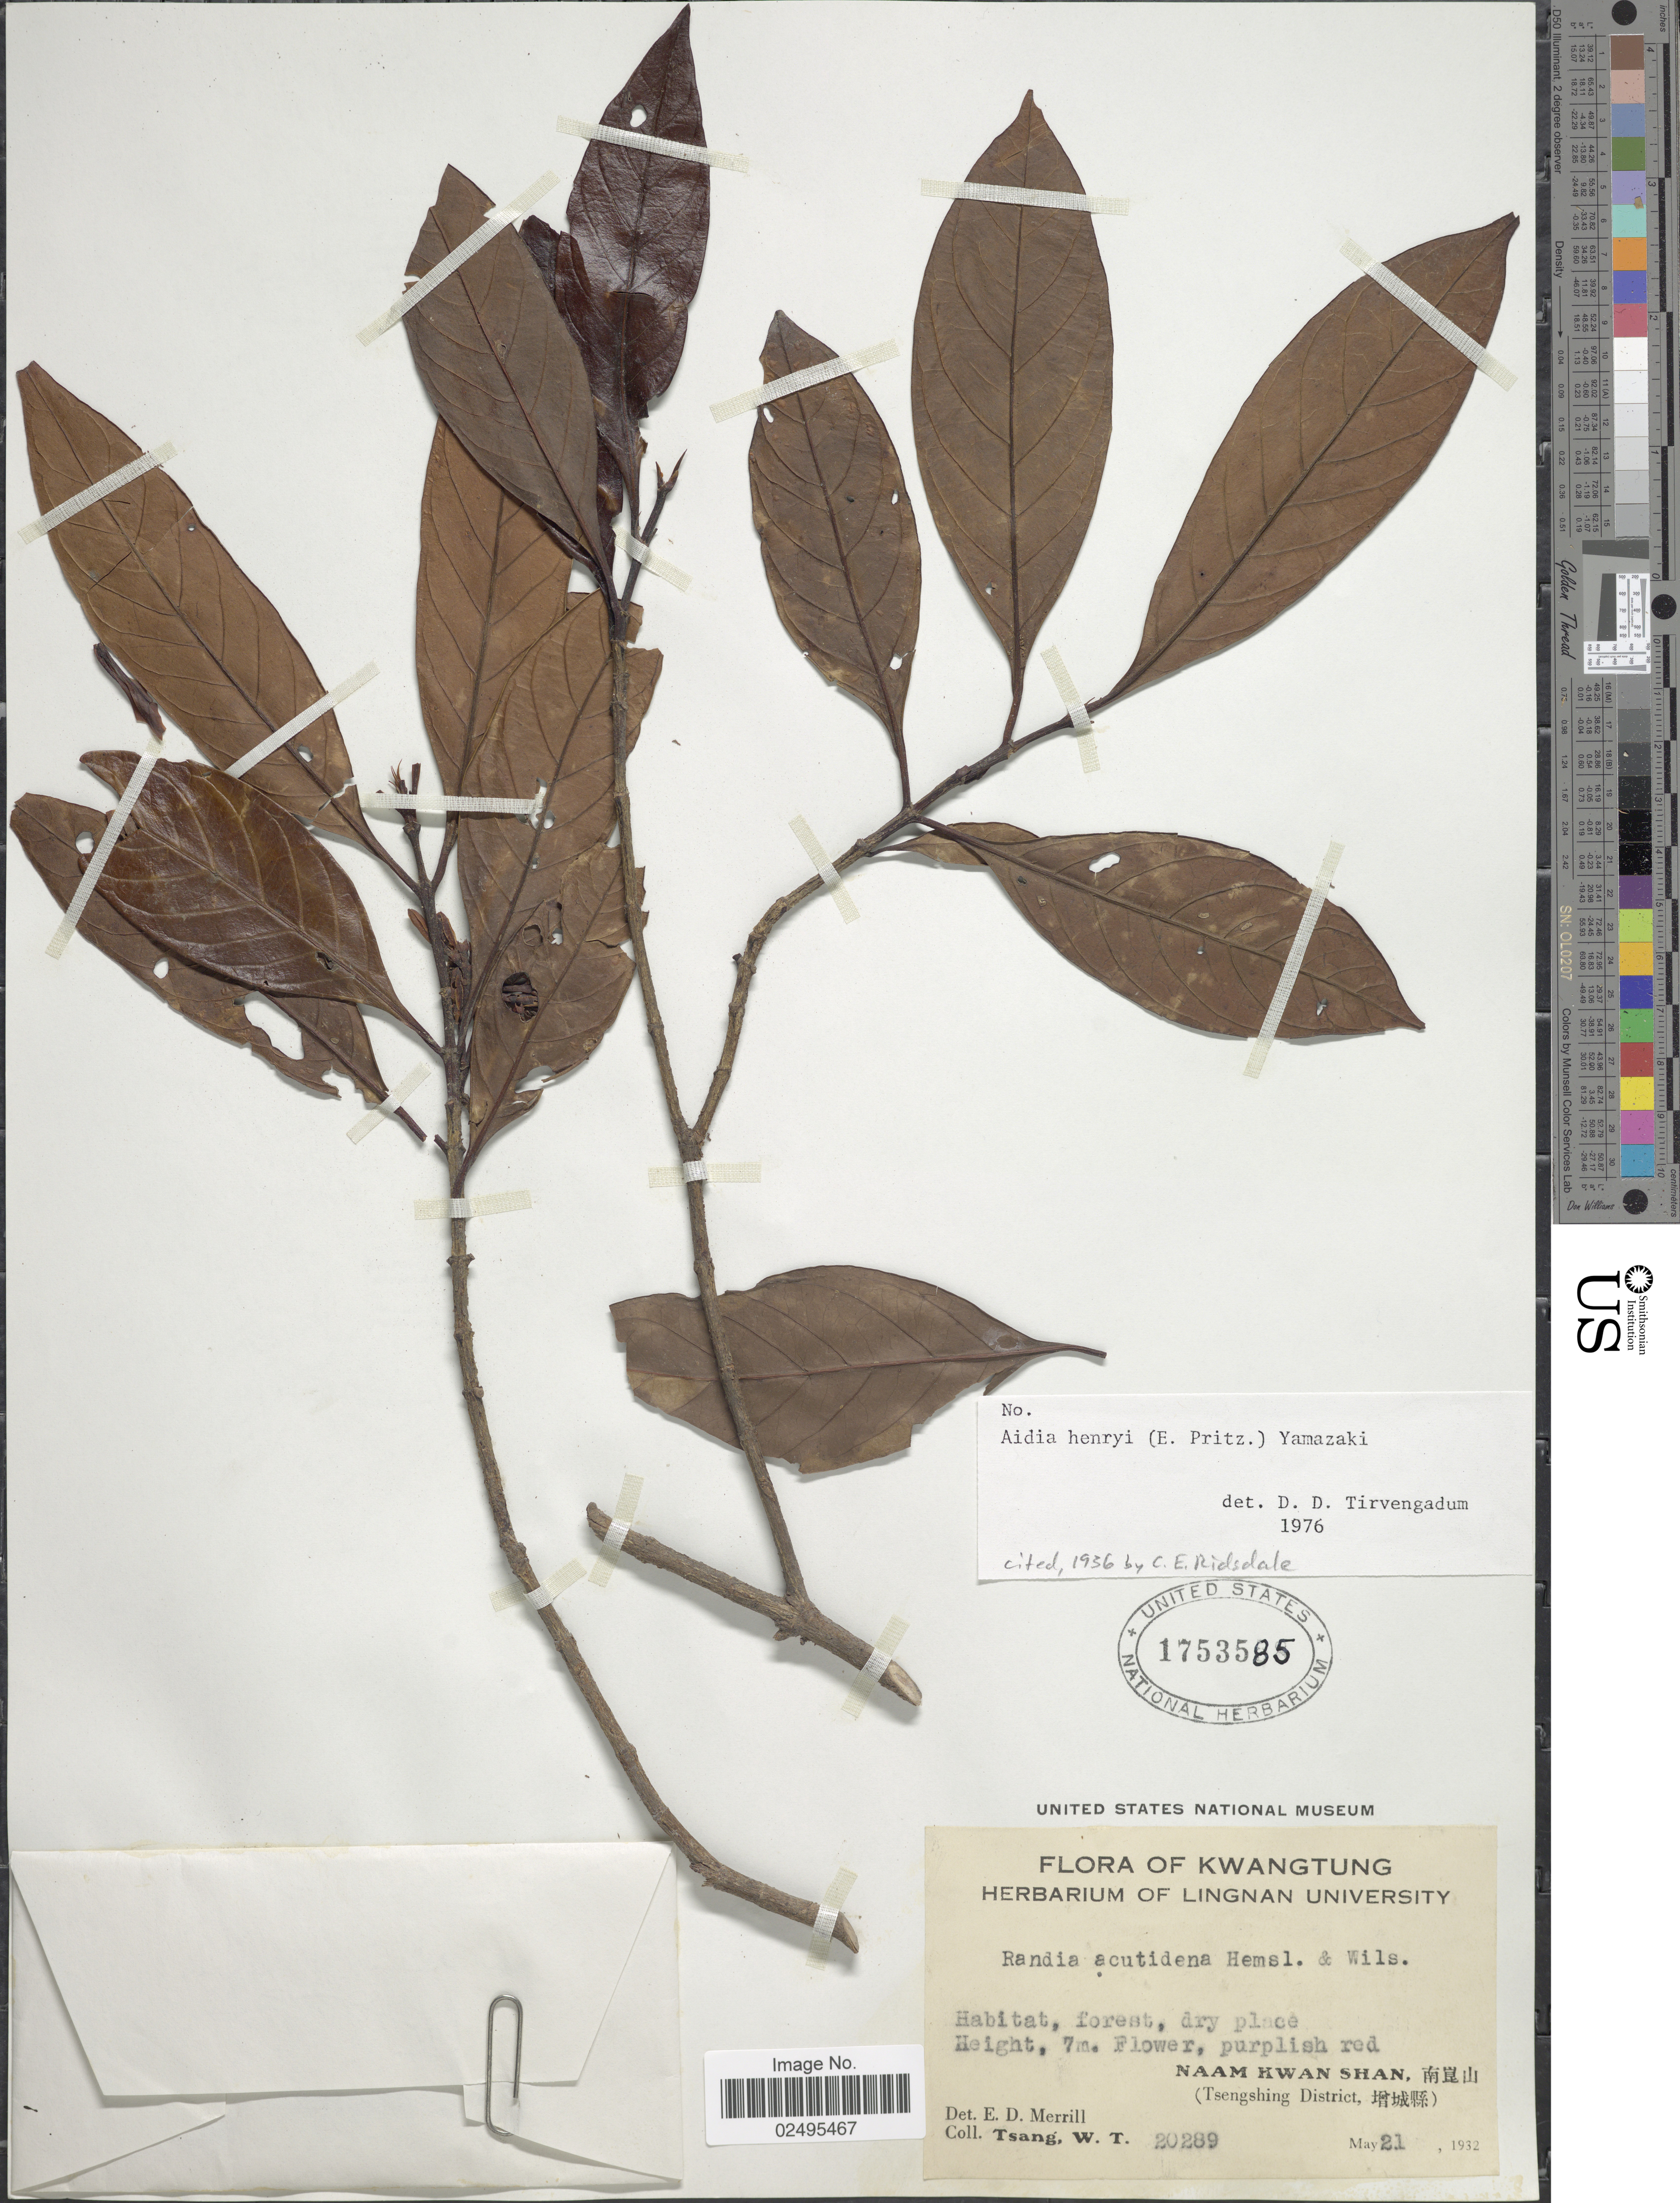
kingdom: Plantae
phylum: Tracheophyta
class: Magnoliopsida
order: Gentianales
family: Rubiaceae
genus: Aidia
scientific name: Aidia henryi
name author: (E. Pritz.) T. Yamaz.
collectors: W. T. Tsang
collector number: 20289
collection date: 1932-05-21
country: China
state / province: Guangdong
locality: Kwangtung, Naam Kwan Shan, (Tsengshing District)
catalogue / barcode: US 1753585